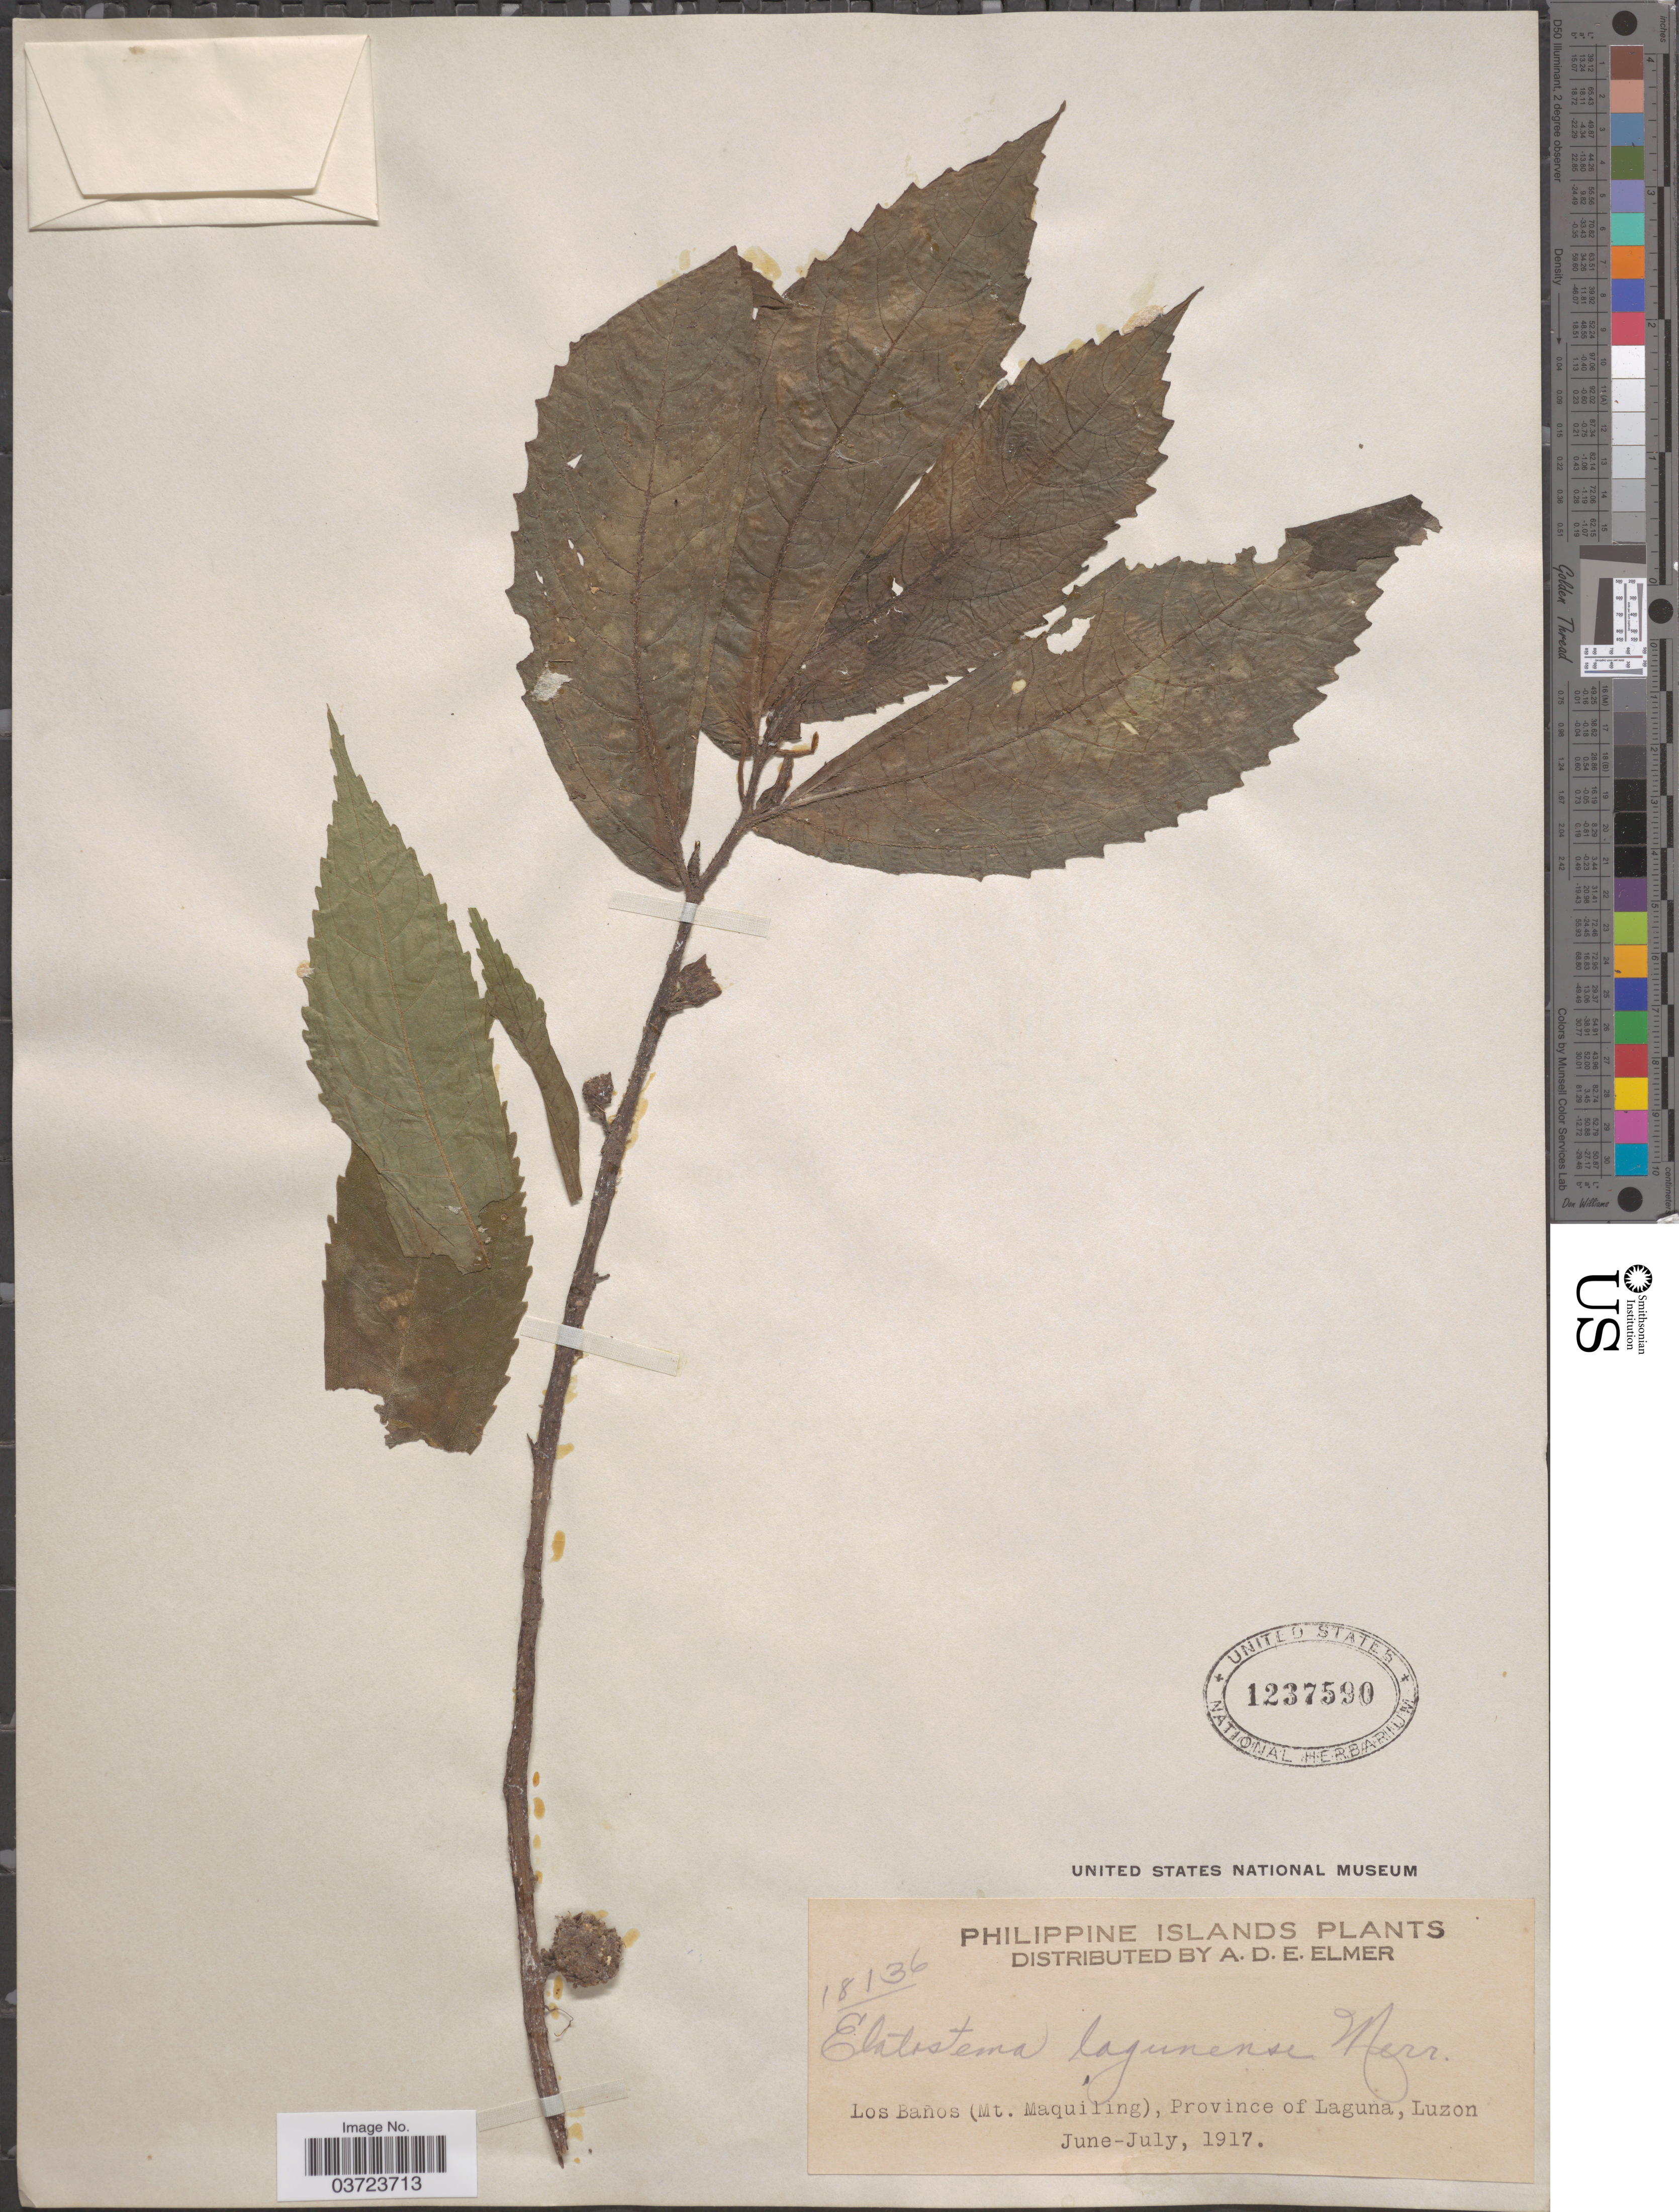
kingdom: Plantae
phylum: Tracheophyta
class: Magnoliopsida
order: Rosales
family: Urticaceae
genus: Elatostema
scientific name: Elatostema lagunense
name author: Merr. in C.B. Rob.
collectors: A. D. E. Elmer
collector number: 18136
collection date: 1917-06/1917-07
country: Philippines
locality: Los Baños (Mt. Maquiling), Province of Laguna, Luzon.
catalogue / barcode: US 1237590